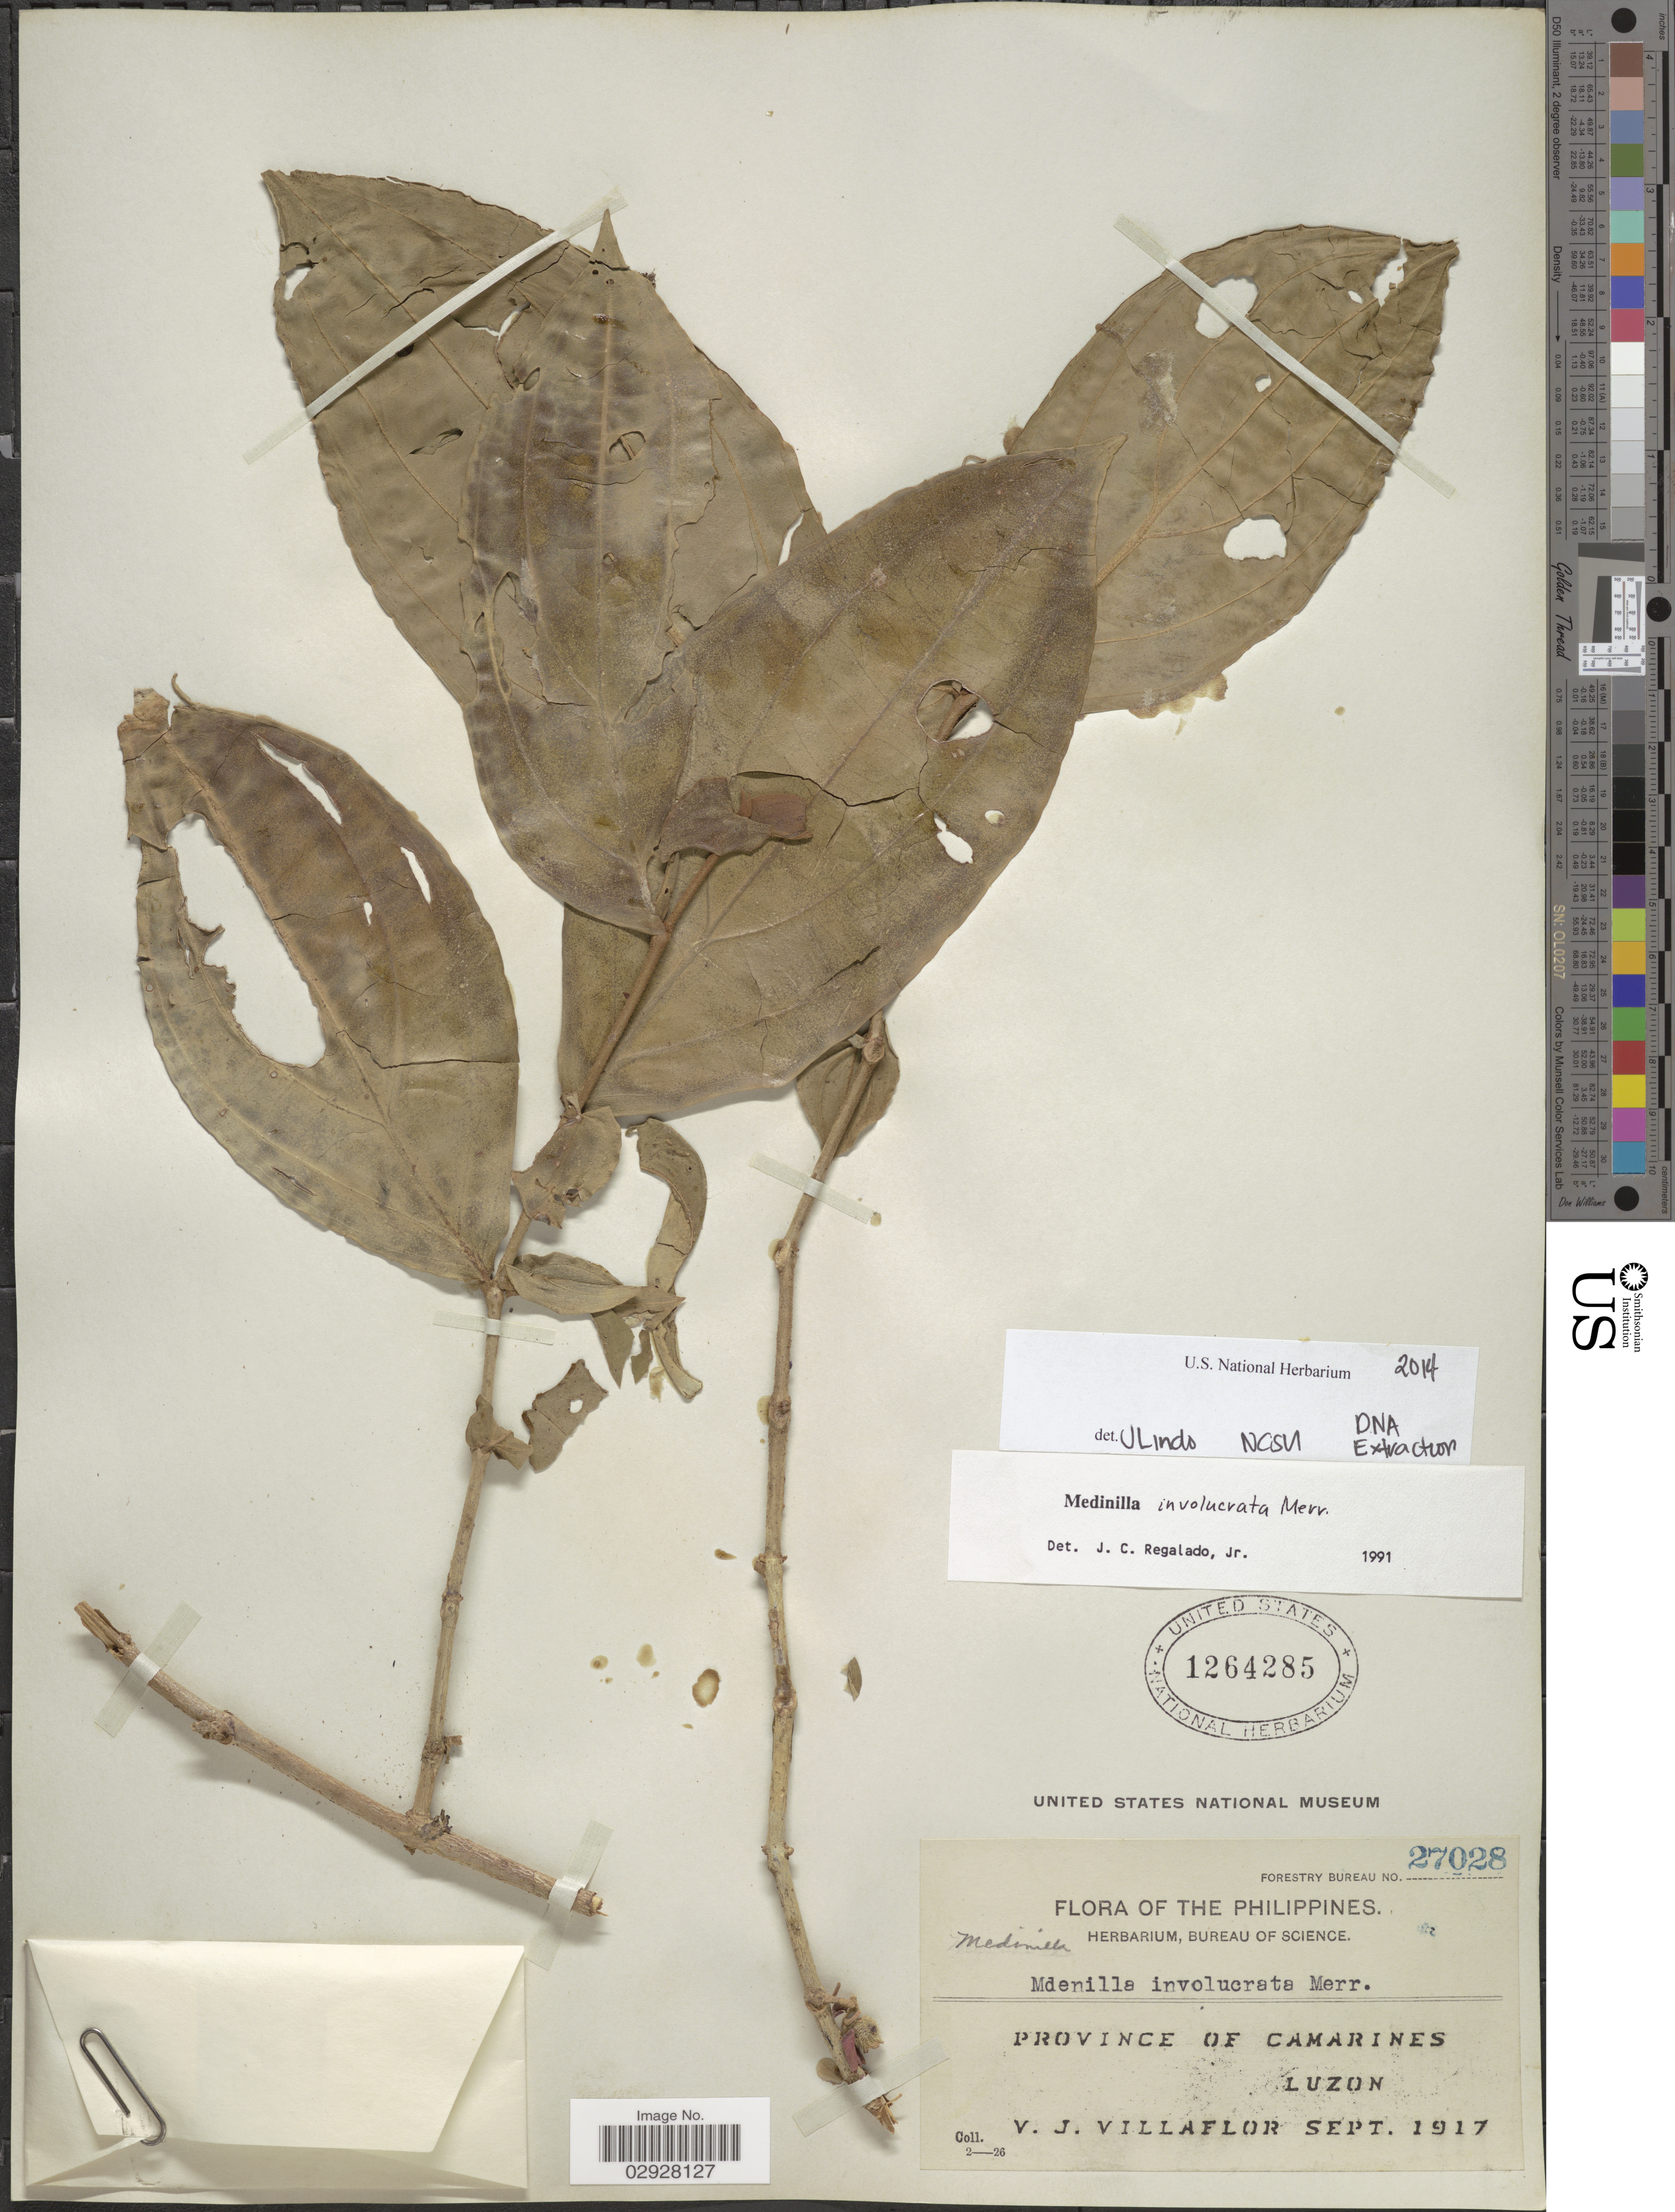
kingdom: Plantae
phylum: Tracheophyta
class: Magnoliopsida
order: Myrtales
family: Melastomataceae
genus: Medinilla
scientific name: Medinilla involucrata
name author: Merr.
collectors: V. Villaflor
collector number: Forestry Bureau 27028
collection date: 1917-09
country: Philippines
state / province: Bicol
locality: Province of Camarines, Luzon.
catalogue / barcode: US 1264285